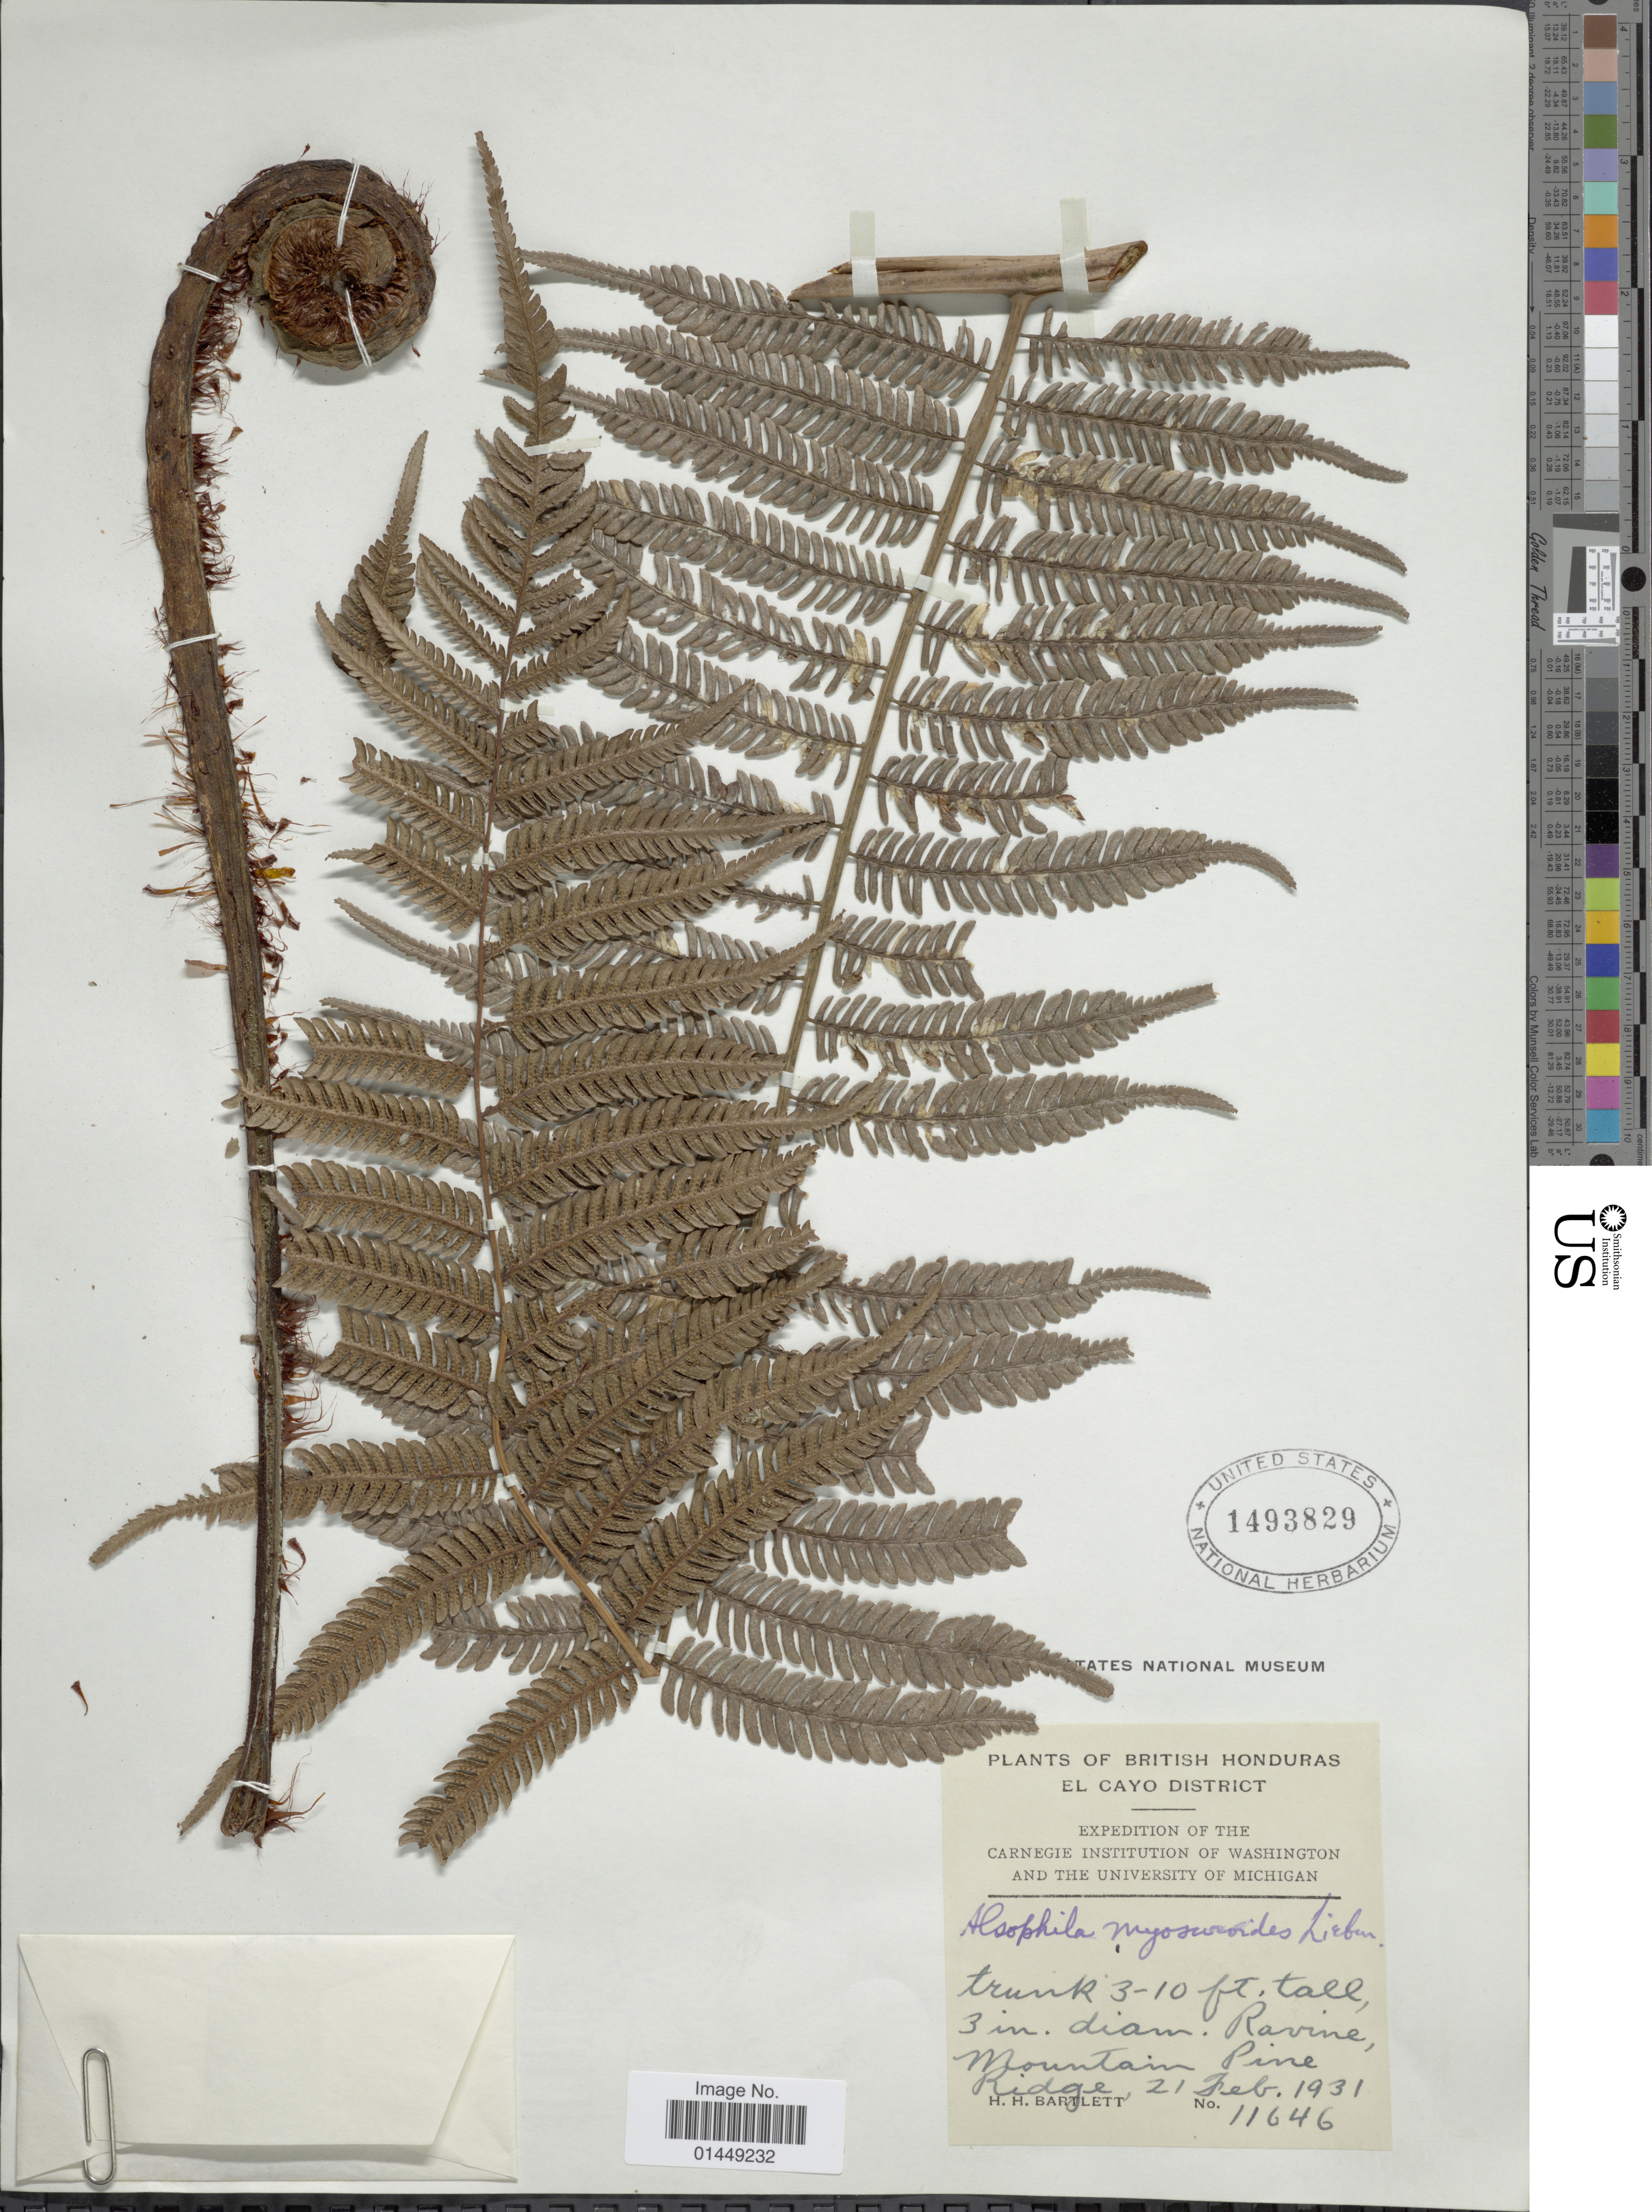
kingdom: Plantae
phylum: Tracheophyta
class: Polypodiopsida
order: Cyatheales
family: Cyatheaceae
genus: Cyathea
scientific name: Cyathea myosuriodes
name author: (Liebm.) Domin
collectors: H. H. Bartlett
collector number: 11646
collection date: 1931-02-21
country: Belize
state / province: Cayo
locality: British Honduras. El Cayo District. Ravine, Mountain Pine Ridge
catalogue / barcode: US 1493829